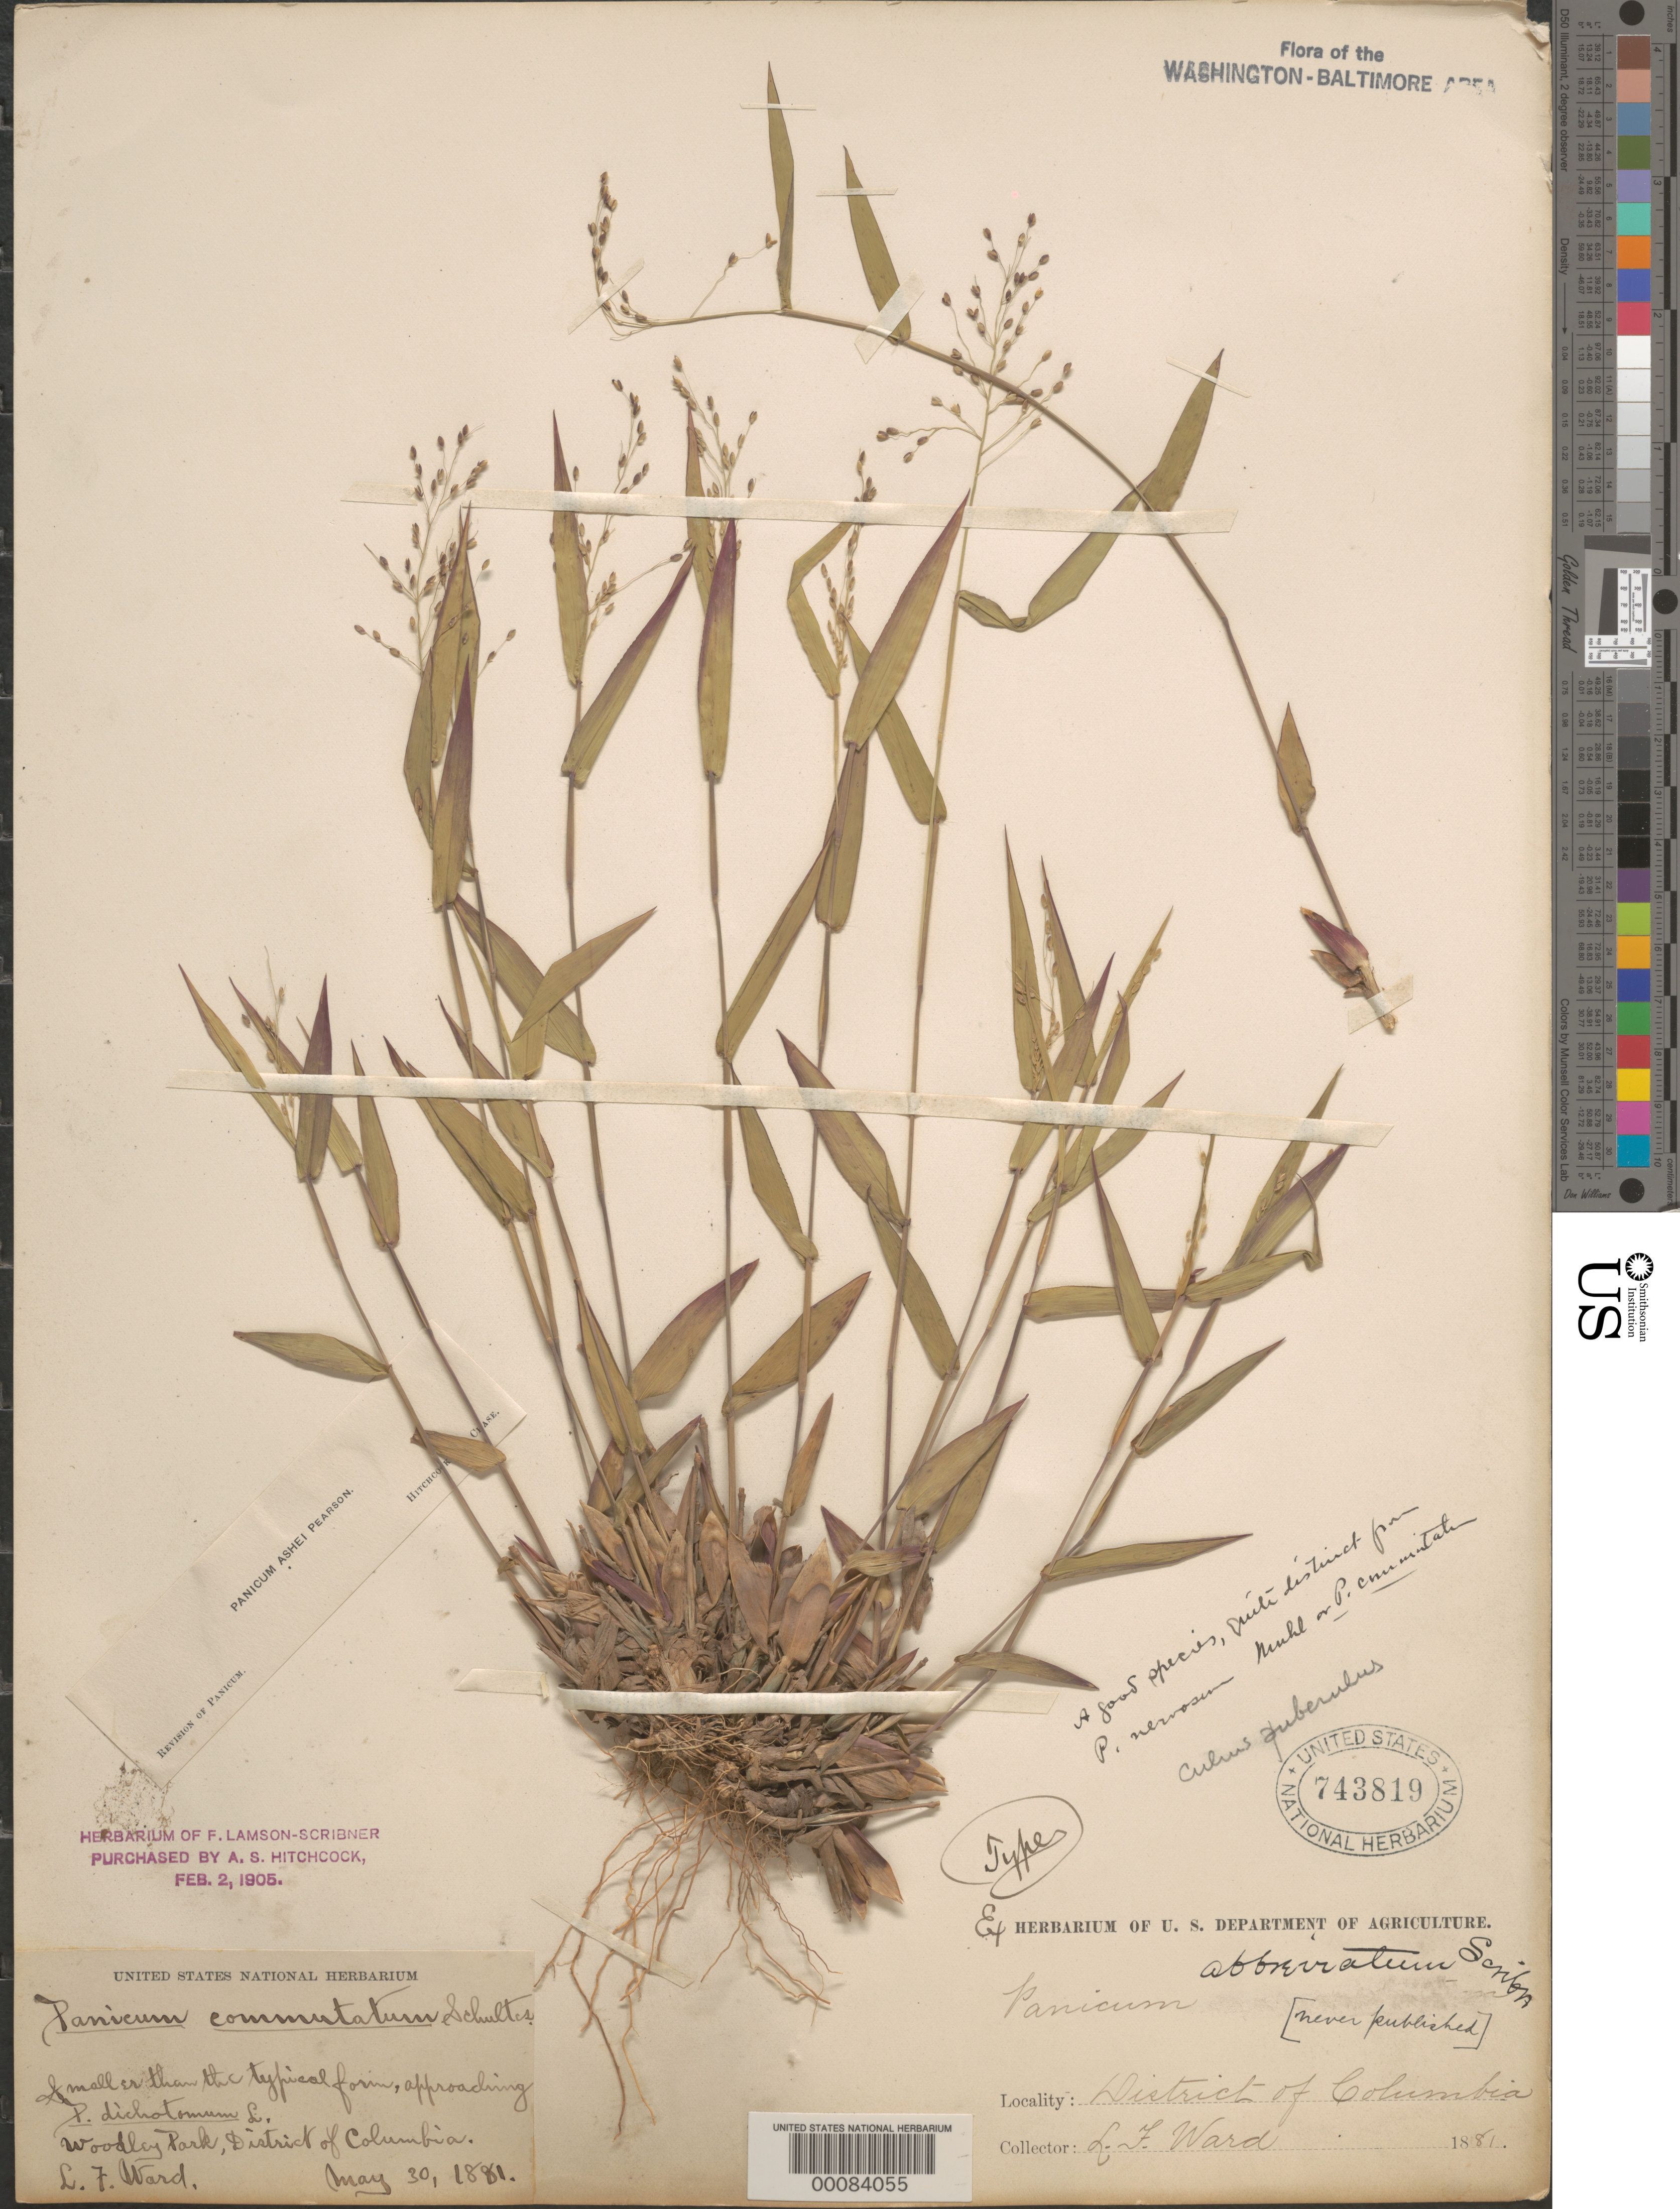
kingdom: Plantae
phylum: Tracheophyta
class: Liliopsida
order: Poales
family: Poaceae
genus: Dichanthelium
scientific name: Dichanthelium commutatum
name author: (Schult.) Gould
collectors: L. F. Ward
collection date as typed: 30 May 1881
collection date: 1881-05-30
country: United States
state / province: District of Columbia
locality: Woodley Park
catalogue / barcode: US 743819